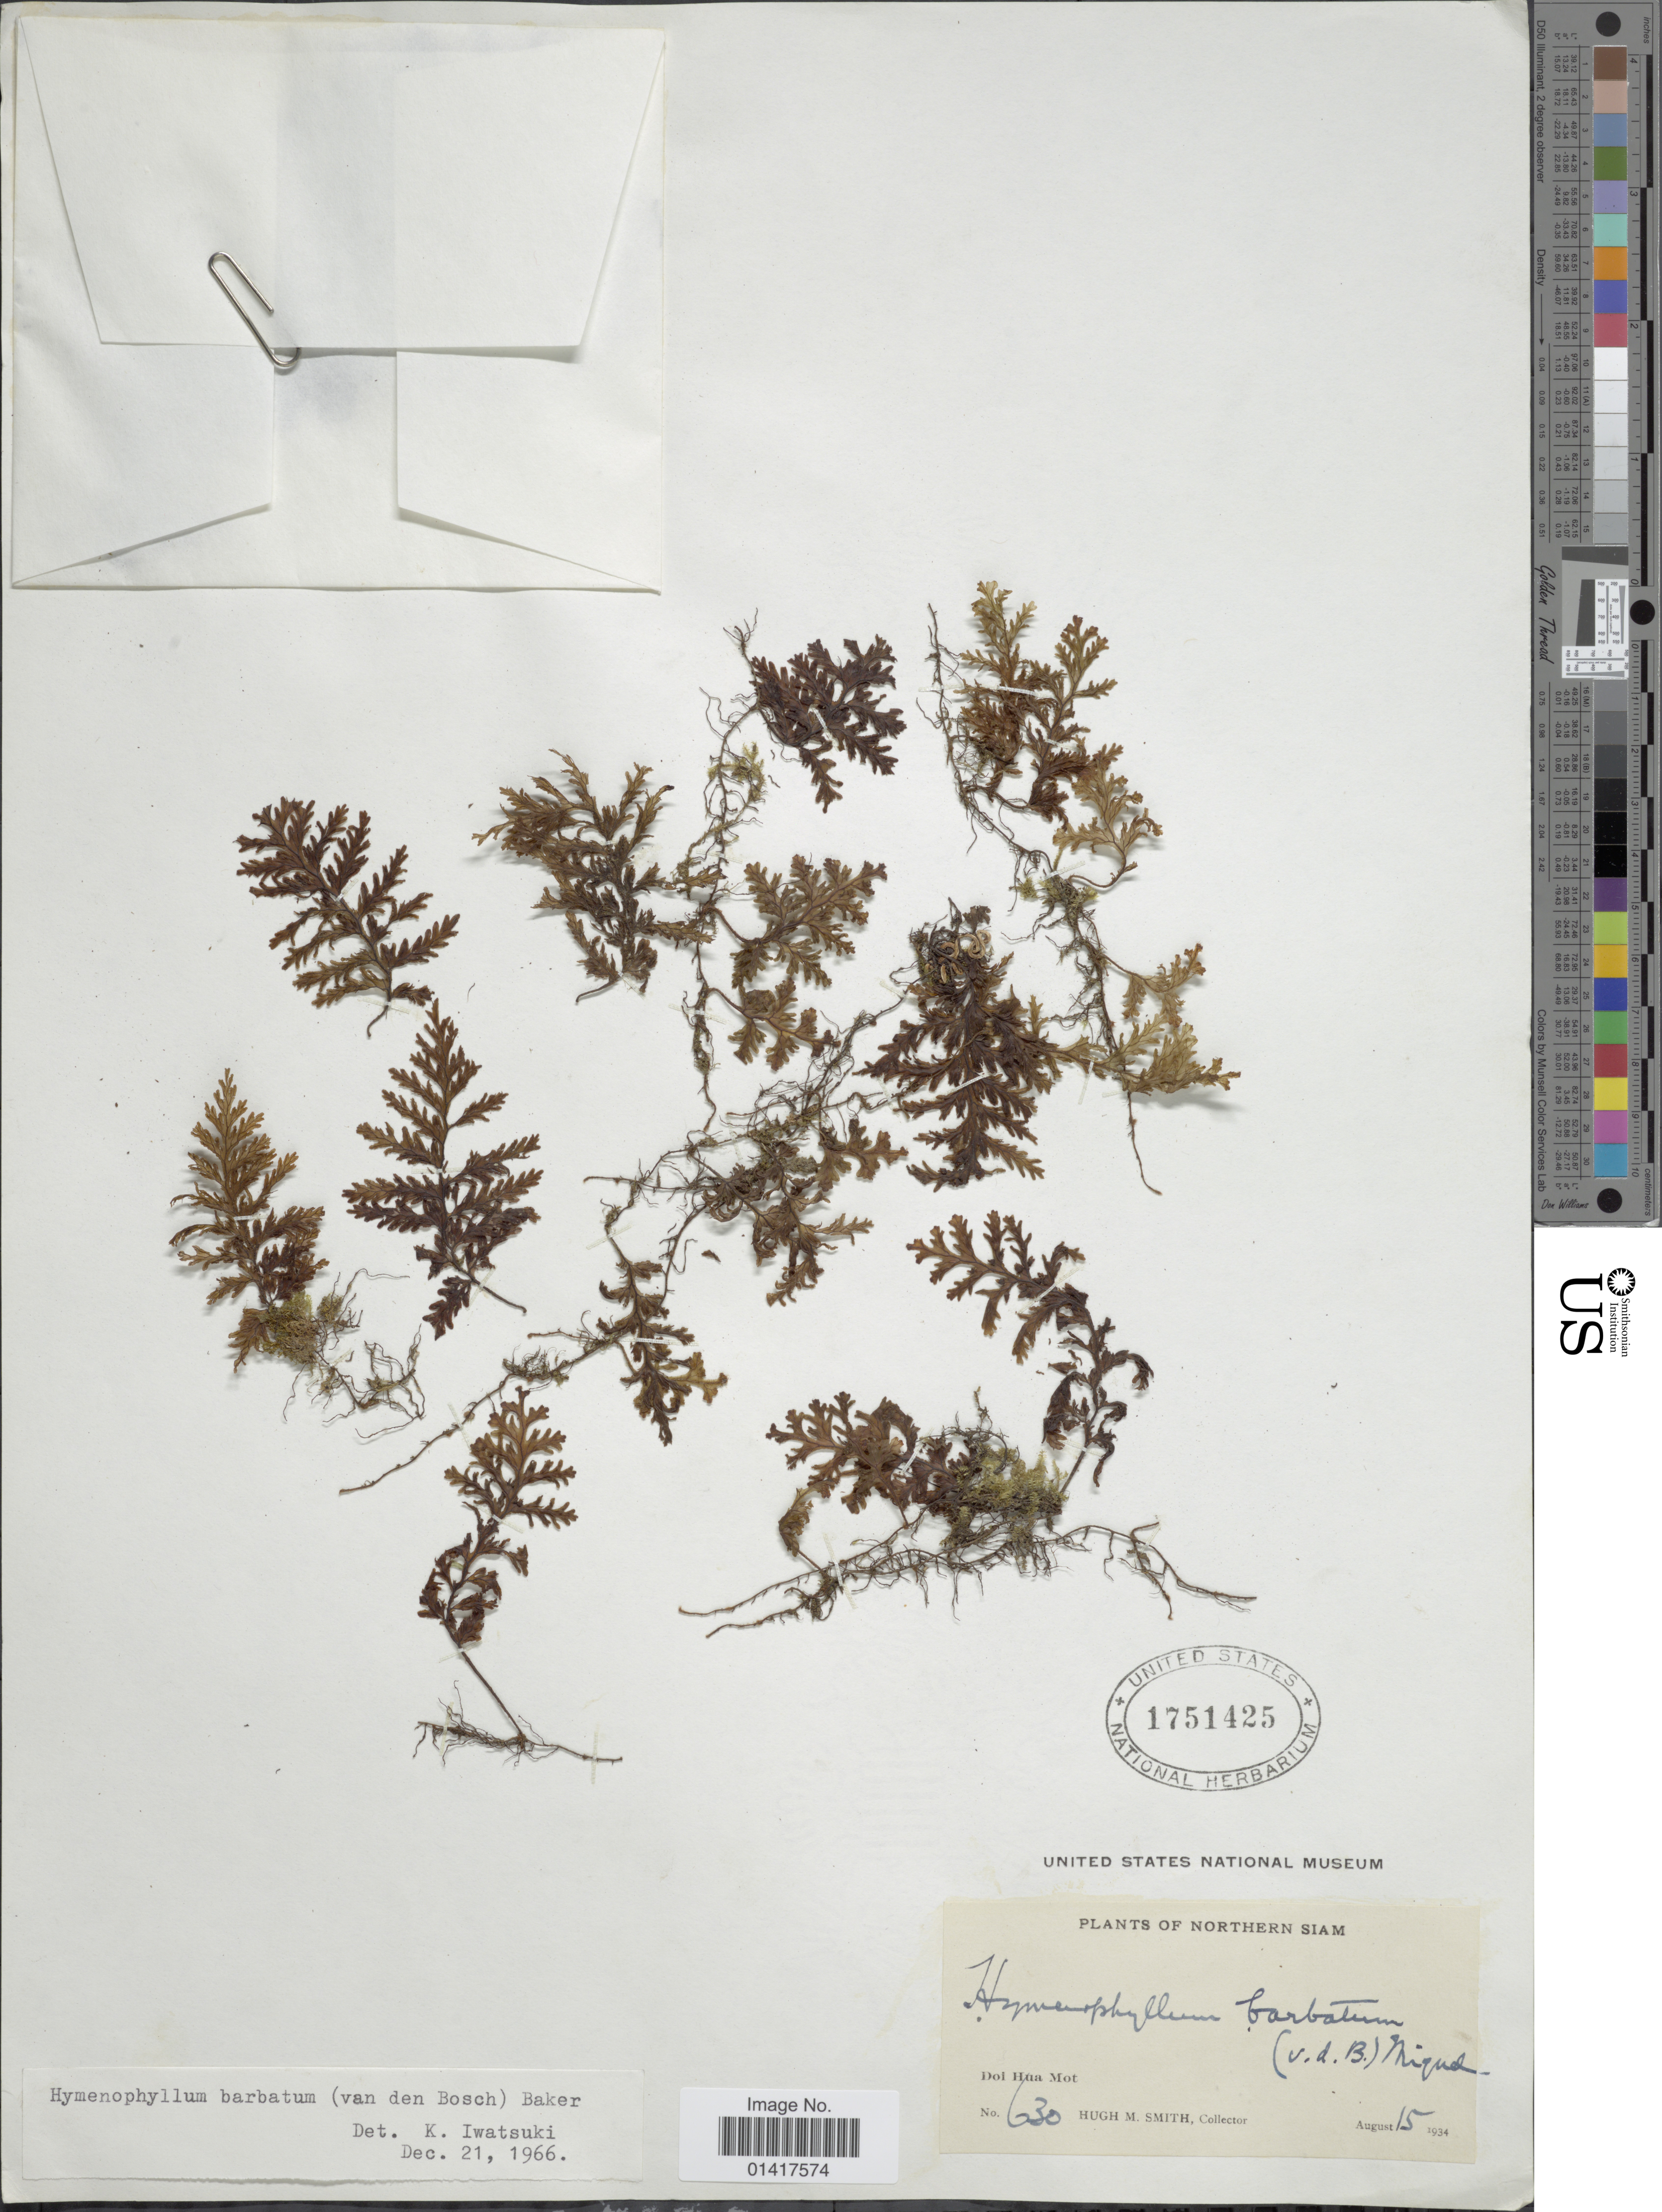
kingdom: Plantae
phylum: Tracheophyta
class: Polypodiopsida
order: Hymenophyllales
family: Hymenophyllaceae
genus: Hymenophyllum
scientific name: Hymenophyllum barbatum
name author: (Bosch) Baker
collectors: H. M. Smith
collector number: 630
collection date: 1934-08-15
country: Thailand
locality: Northern Siam. Doi Hua Mot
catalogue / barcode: US 1751425